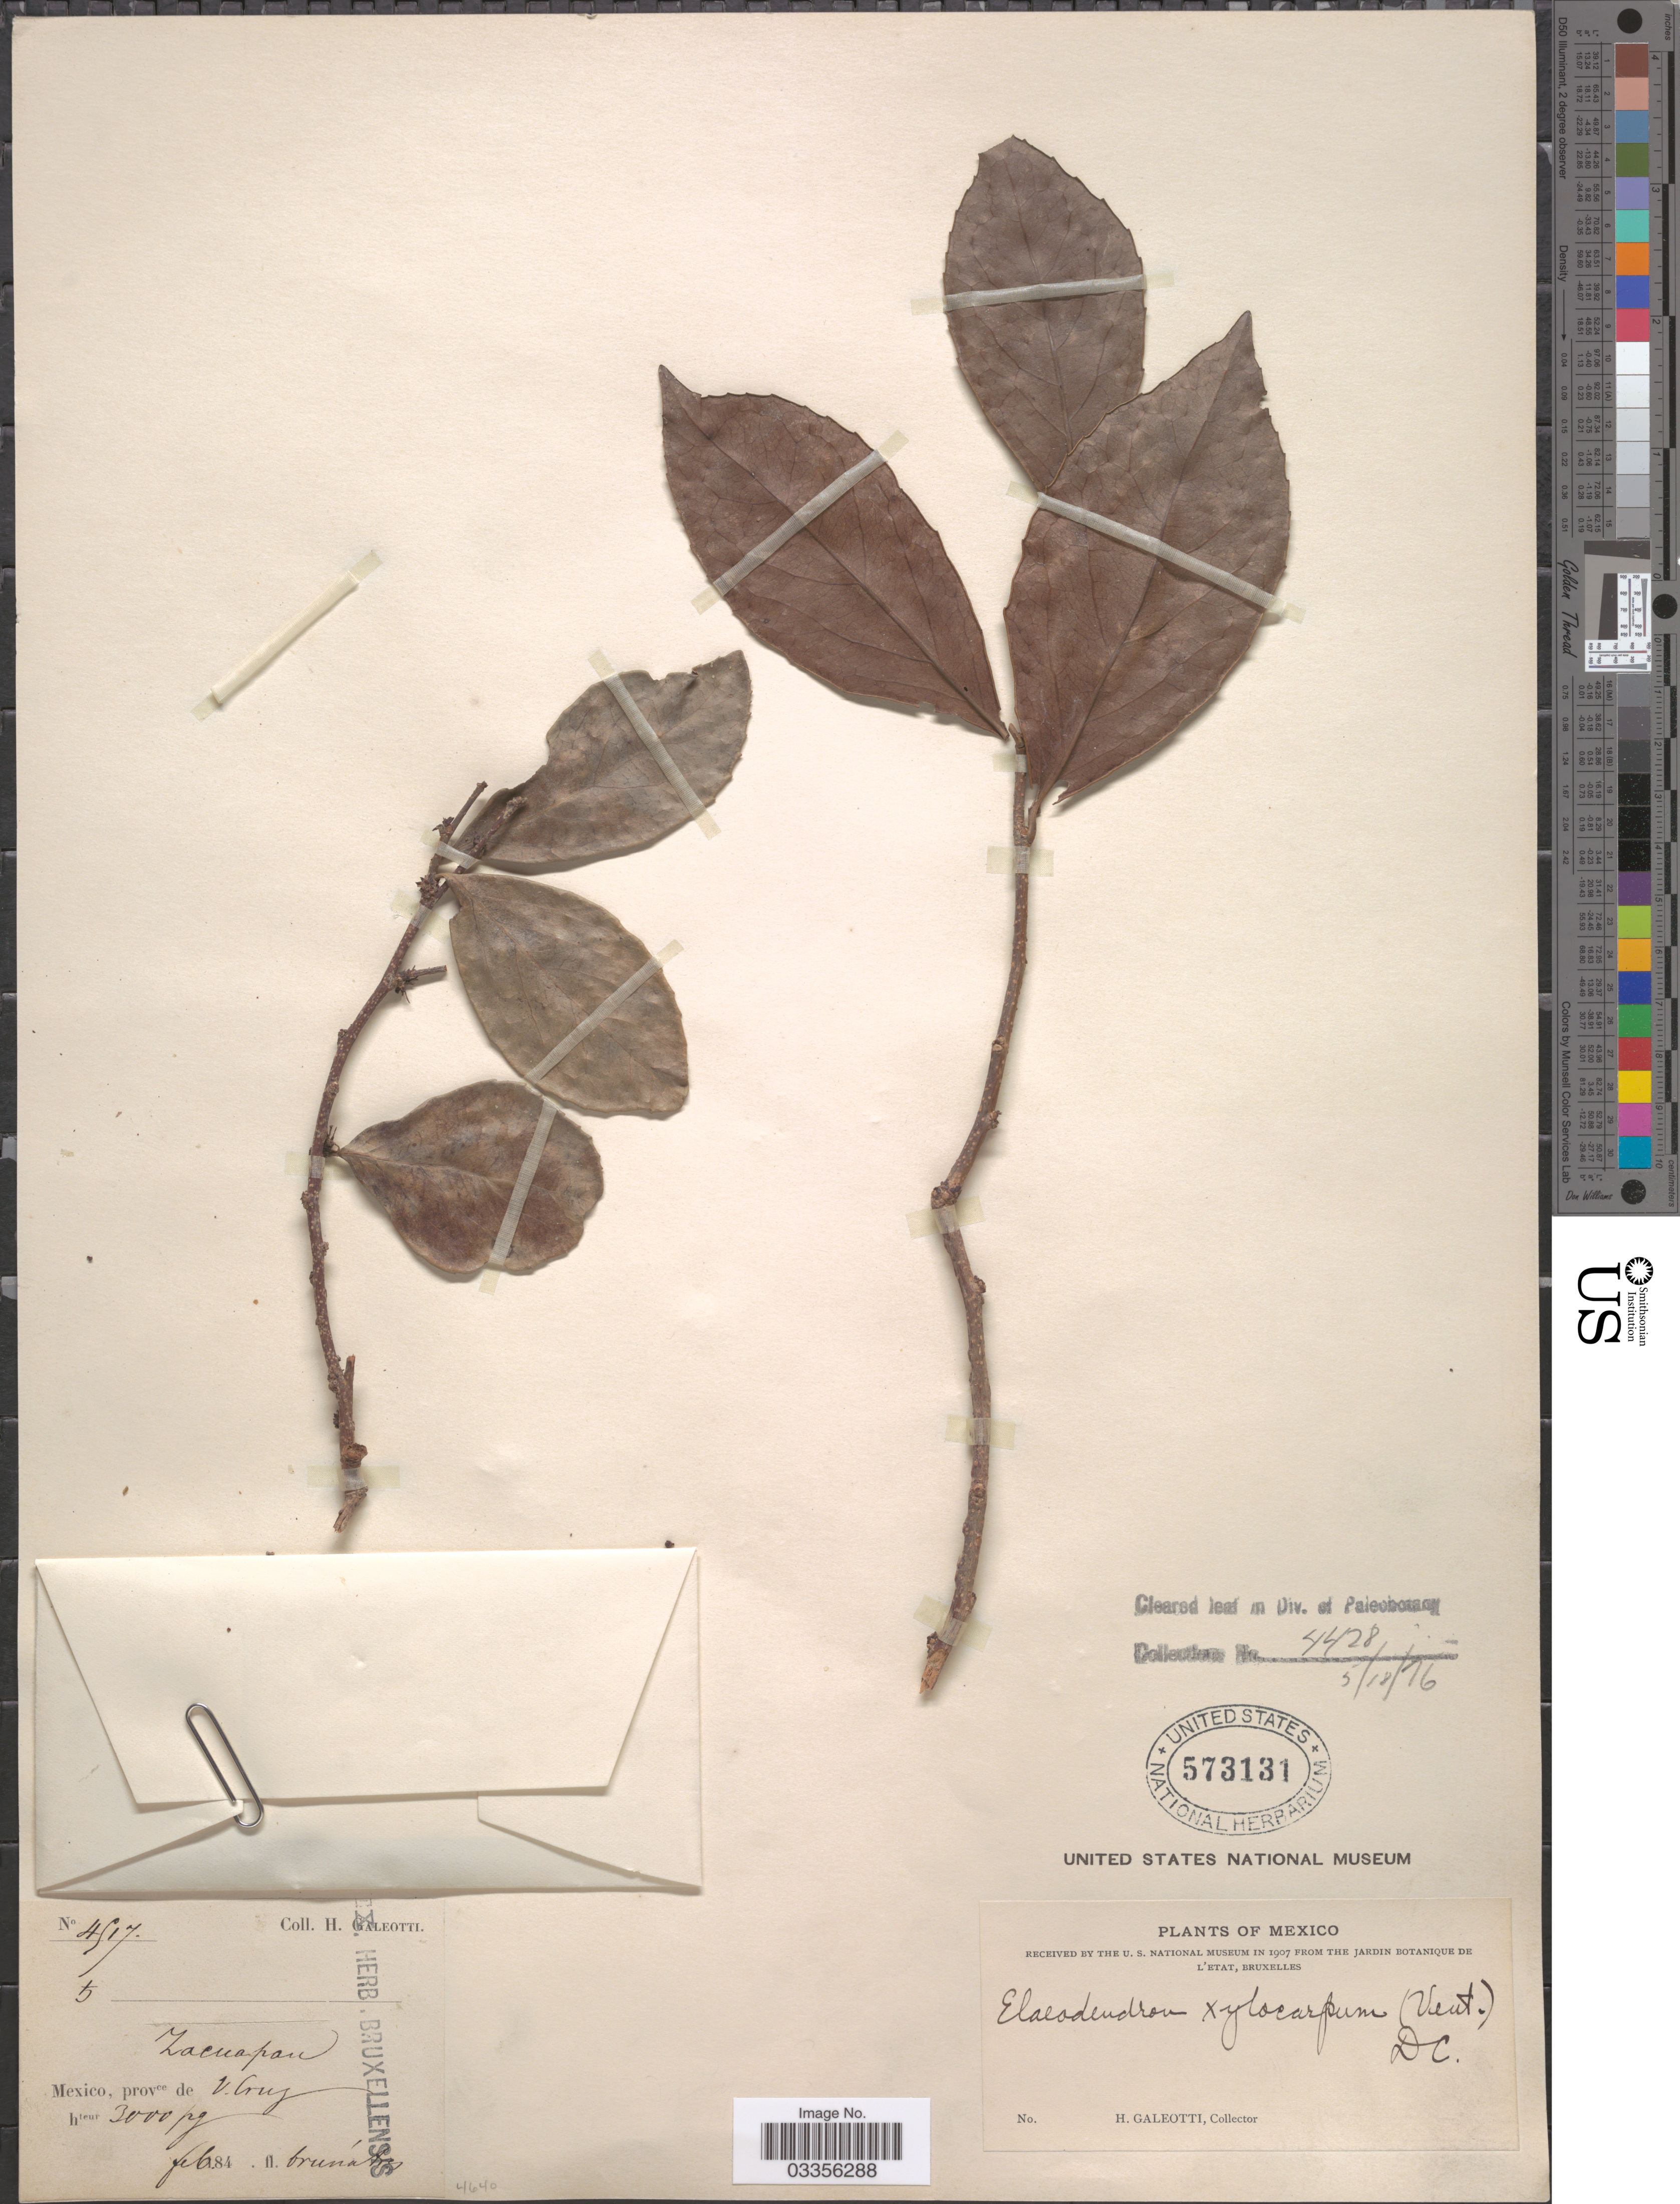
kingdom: Plantae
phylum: Tracheophyta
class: Magnoliopsida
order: Celastrales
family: Celastraceae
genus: Elaeodendron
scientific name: Elaeodendron xylocarpum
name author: (Vent.) DC.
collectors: H. G. Galeotti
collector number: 4517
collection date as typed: feb 184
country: Mexico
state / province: Veracruz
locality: Prov. de V. Cruz.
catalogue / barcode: US 57313